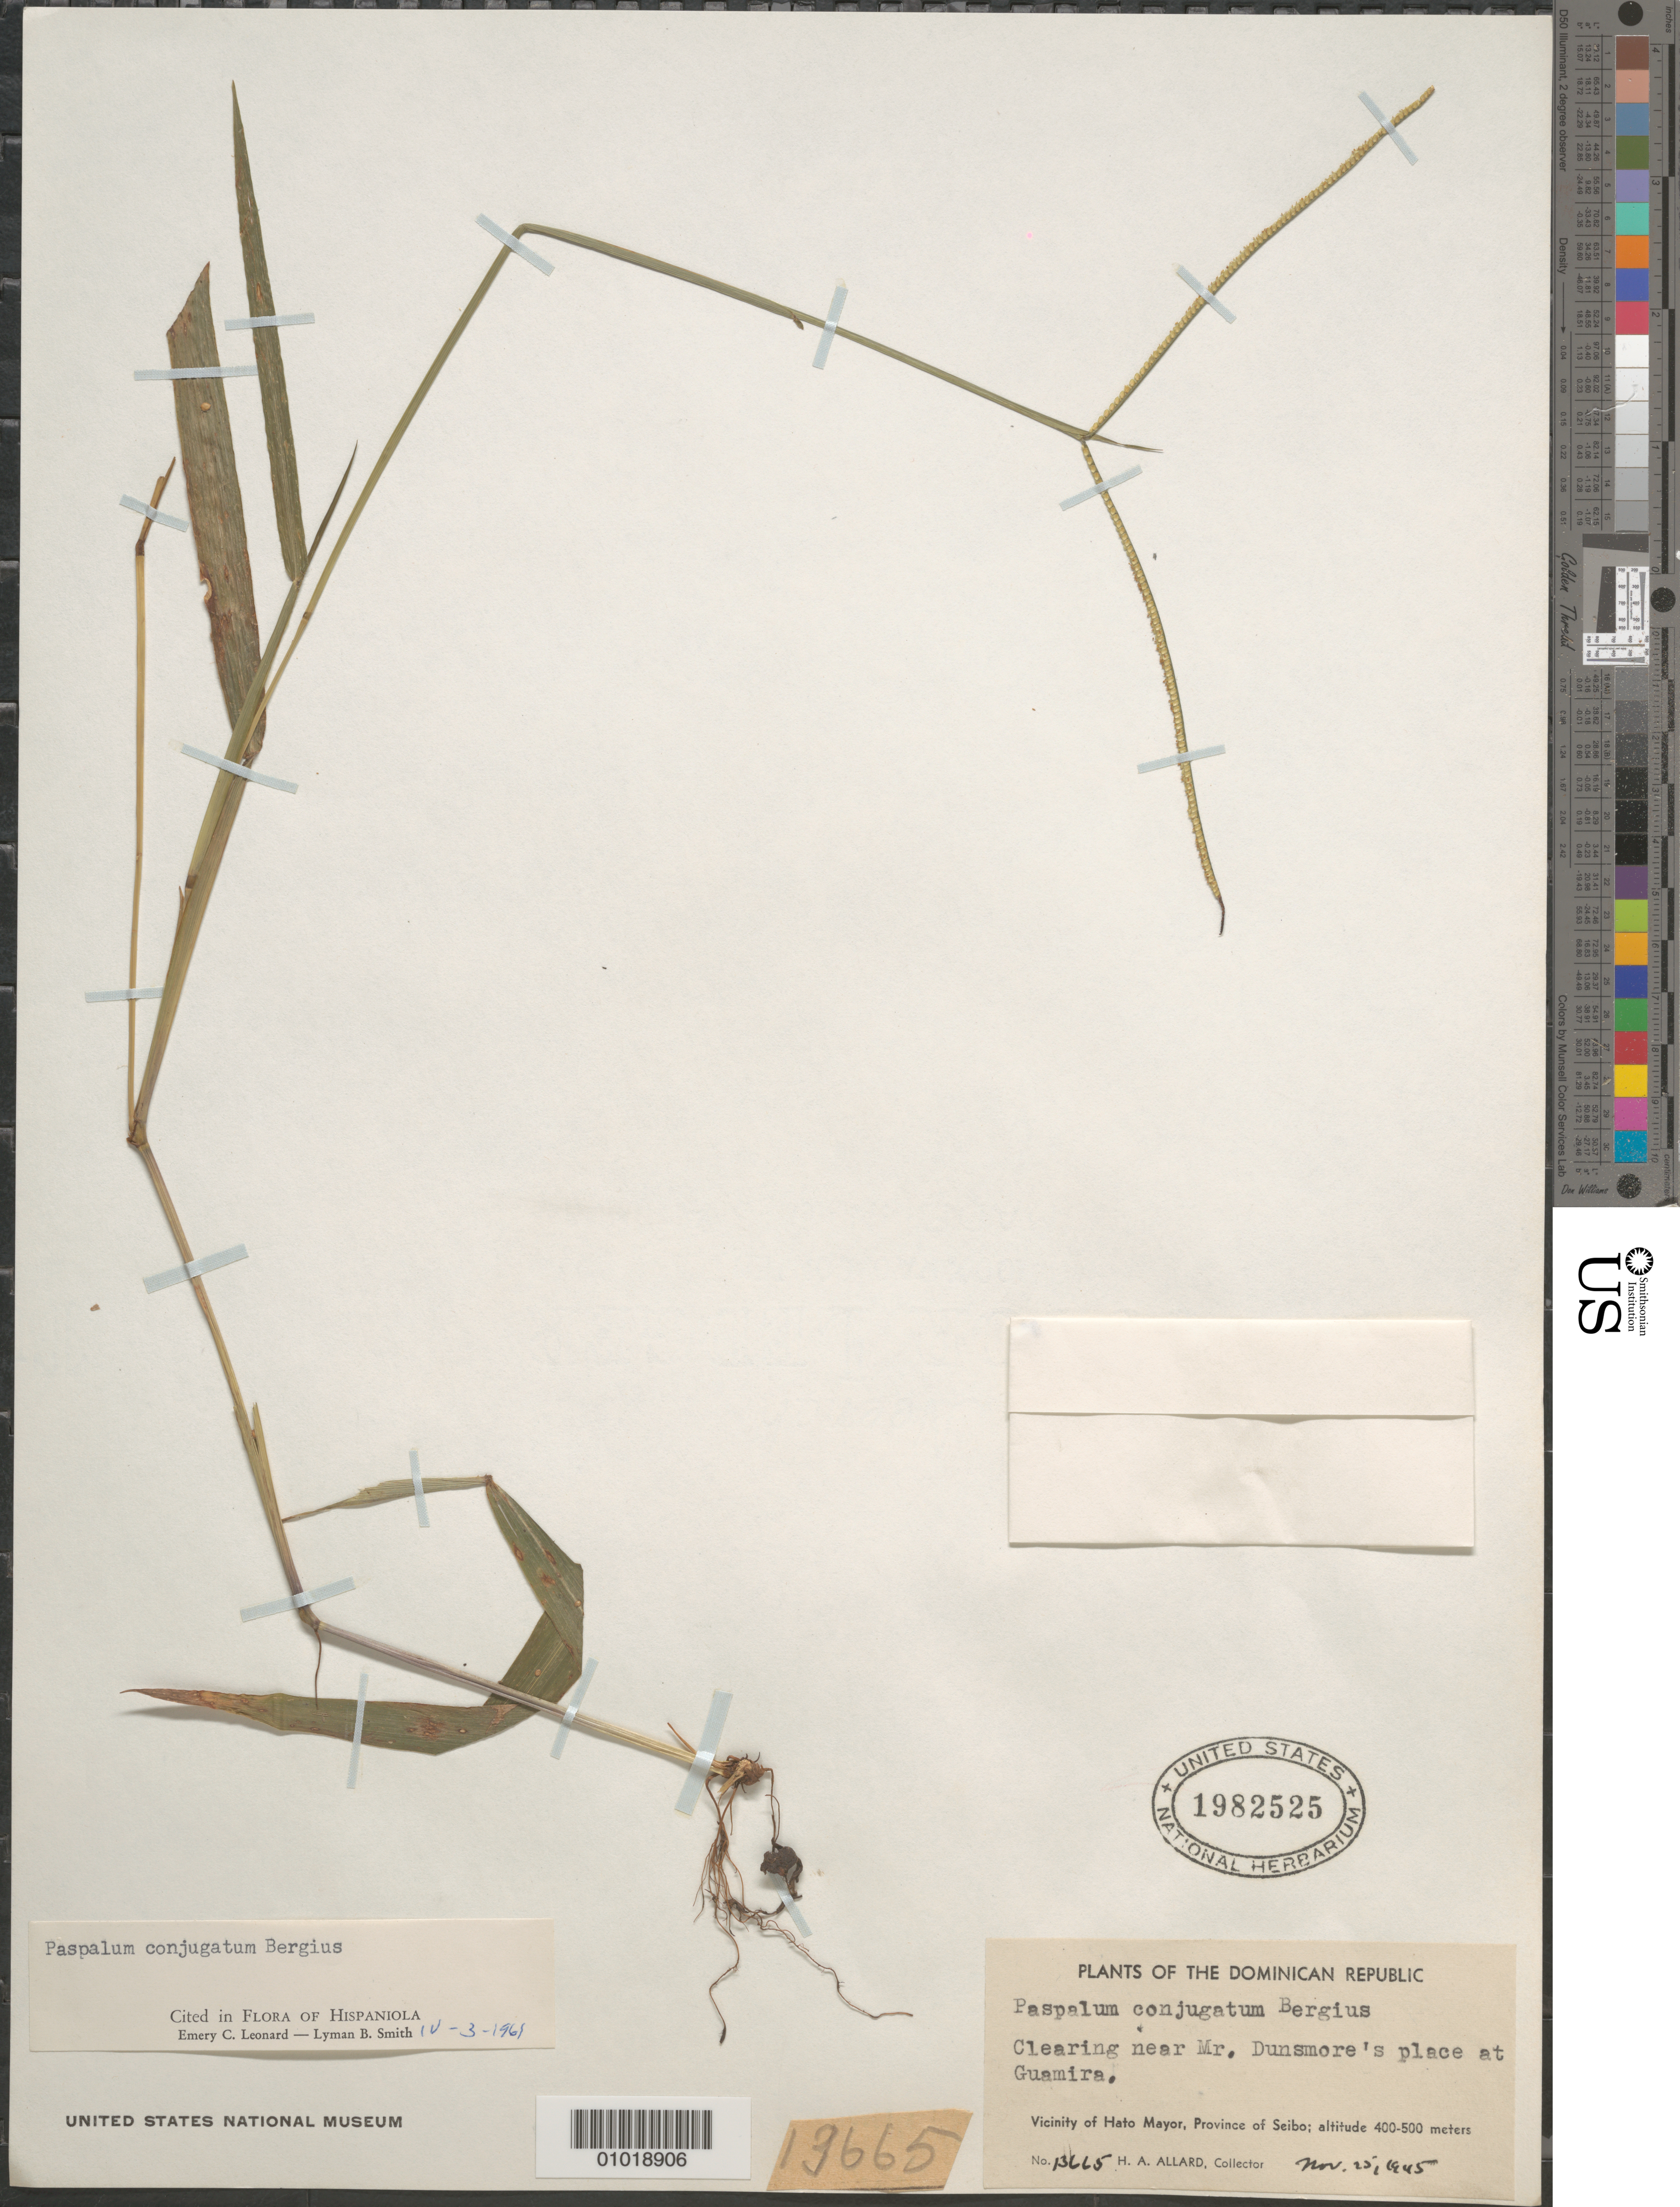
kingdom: Plantae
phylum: Tracheophyta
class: Liliopsida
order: Poales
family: Poaceae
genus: Paspalum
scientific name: Paspalum conjugatum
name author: P.J. Bergius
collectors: H. A. Allard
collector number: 13665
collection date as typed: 25 Nov 1945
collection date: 1945-11-25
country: Dominican Republic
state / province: Hato Mayor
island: Hispaniola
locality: Vic. of Hato Mayor, clearing near Mr. Dunsmore's place at Guamira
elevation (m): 400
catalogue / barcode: US 1982525